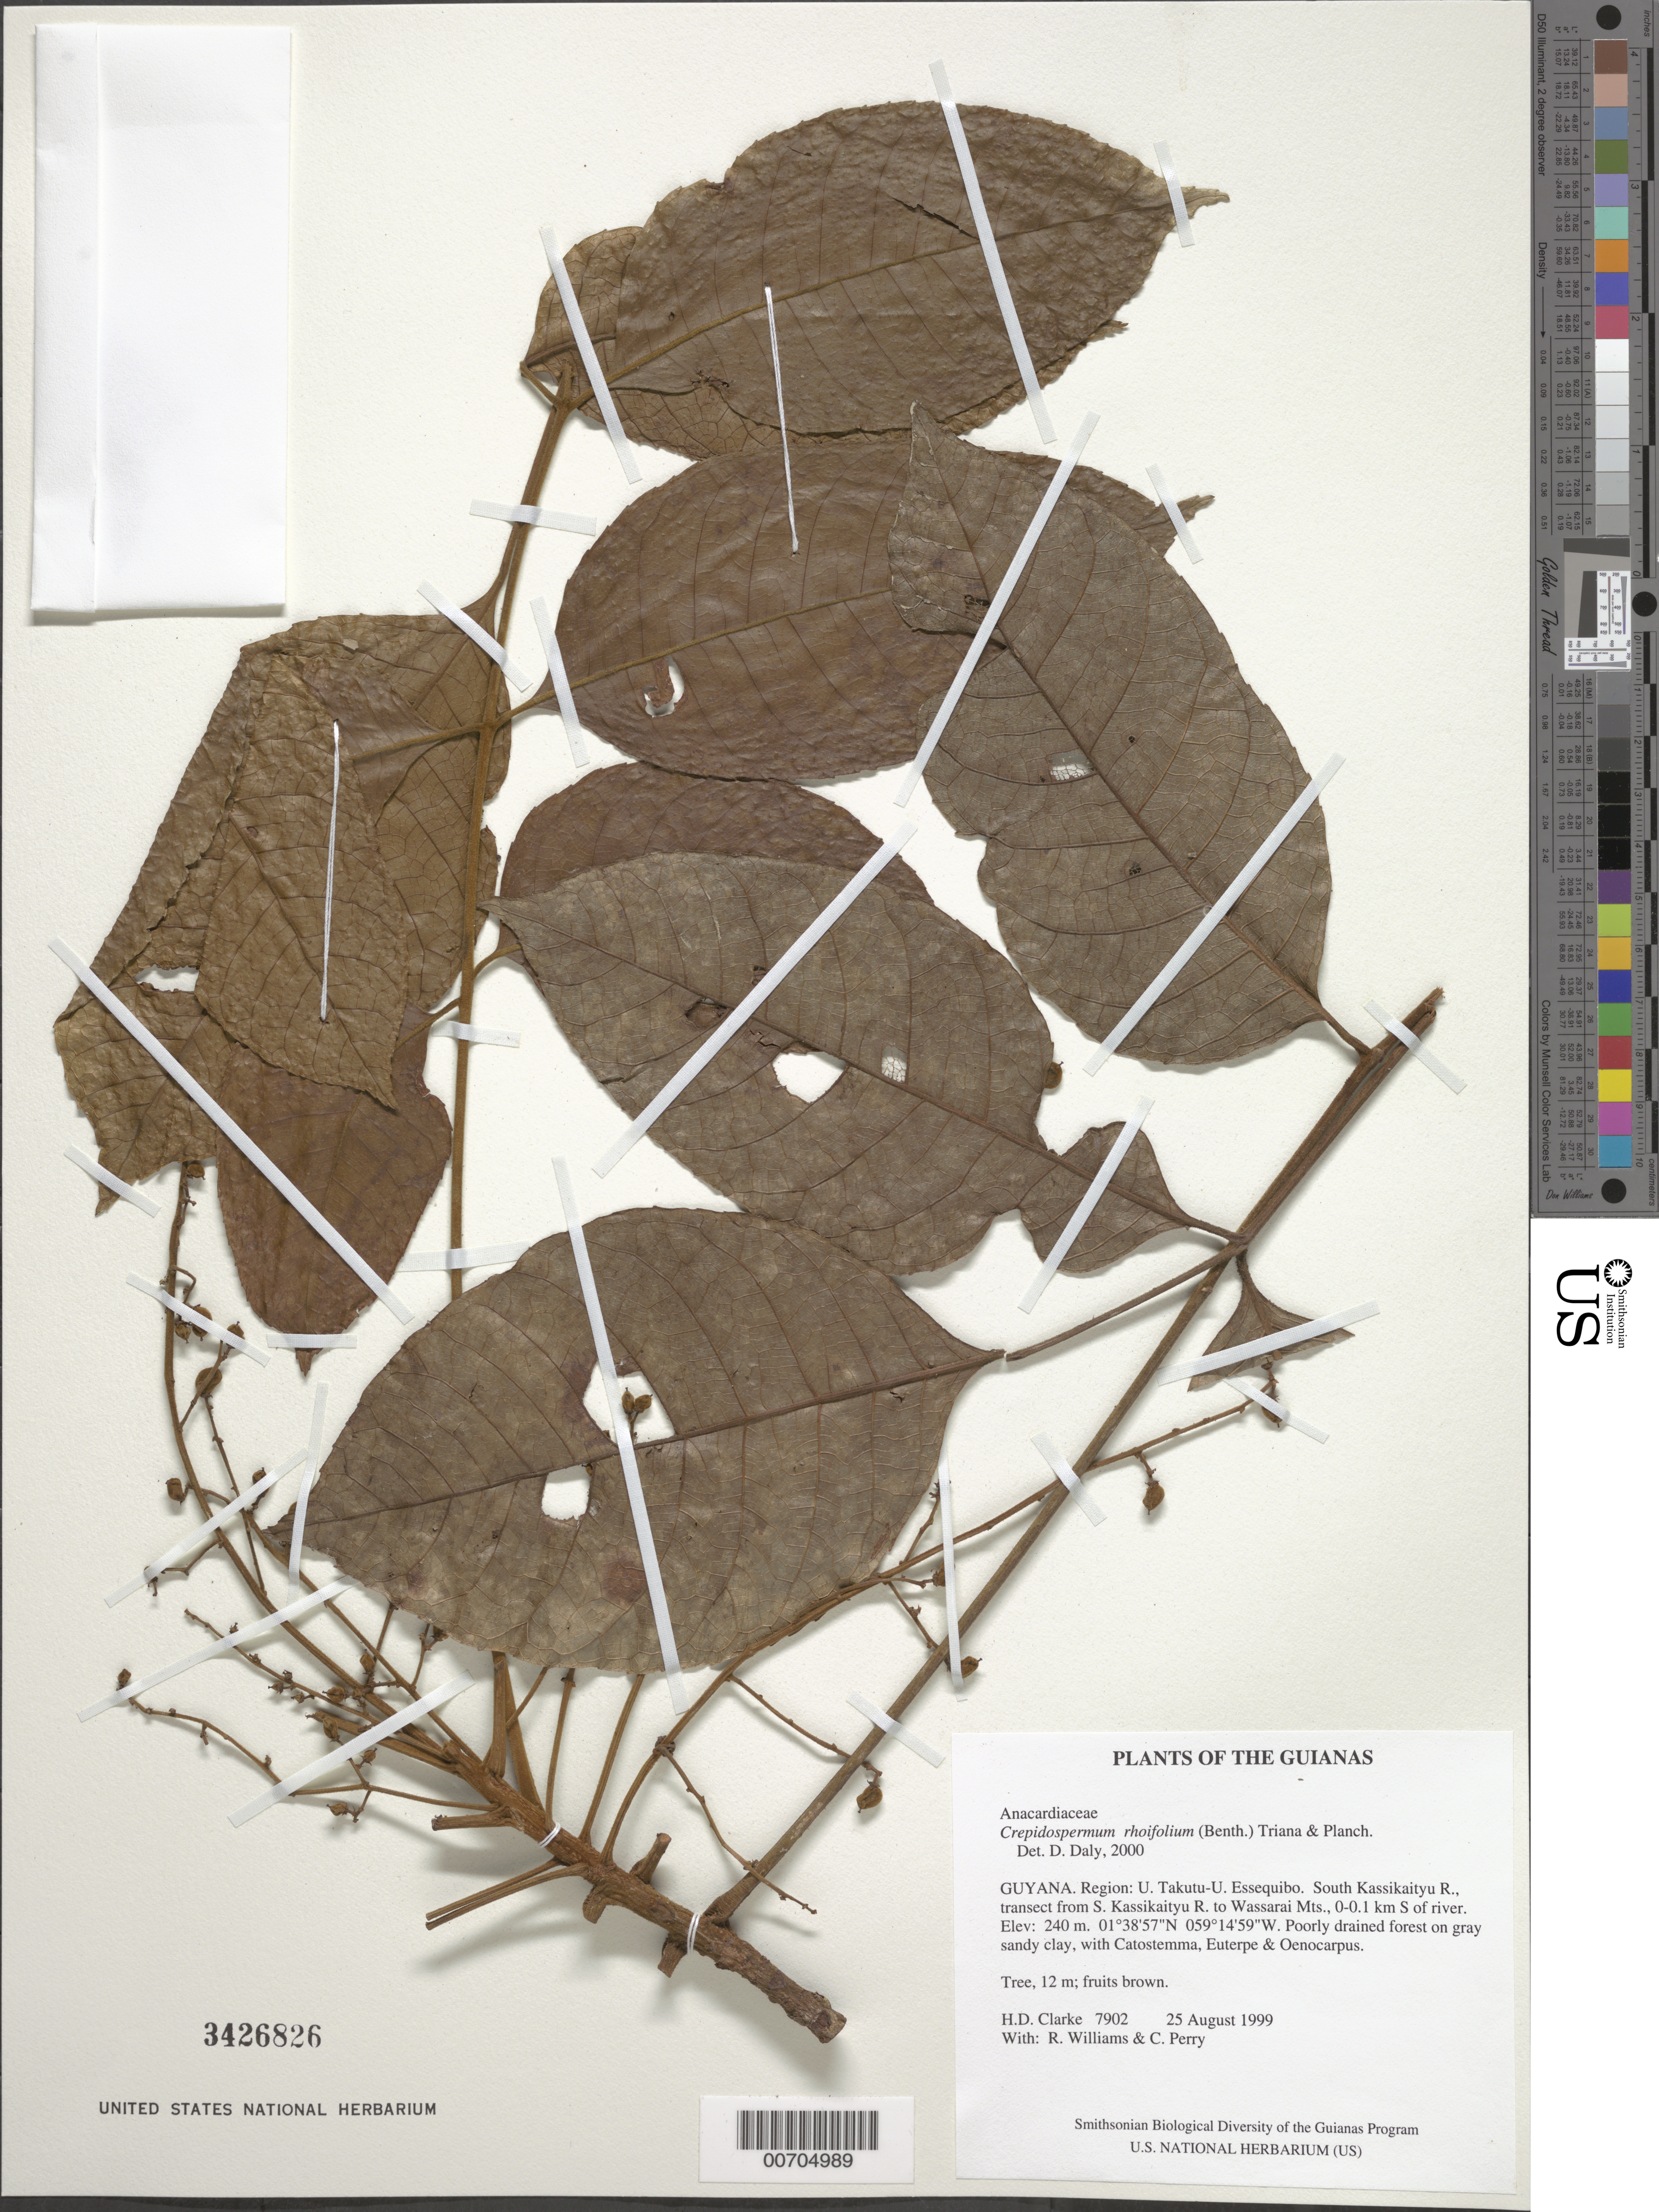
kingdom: Plantae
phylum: Tracheophyta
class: Magnoliopsida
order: Sapindales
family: Burseraceae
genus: Protium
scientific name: Protium rhoifolium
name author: (Benth.) Byng & Christenh.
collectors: H. D. Clarke, R. Williams & C. Perry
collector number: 7902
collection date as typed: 25 August 1999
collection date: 1999-08-25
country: Guyana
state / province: U. Takutu-U. Essequibo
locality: South Kassikaityu R., transect from S. Kassikaityu R. to Wassarai Mts., 0-0.1 km S of river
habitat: Poorly drained forest on gray sandy clay, with Catostemma, Euterpe & Oenocarpus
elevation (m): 240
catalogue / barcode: US 3426826